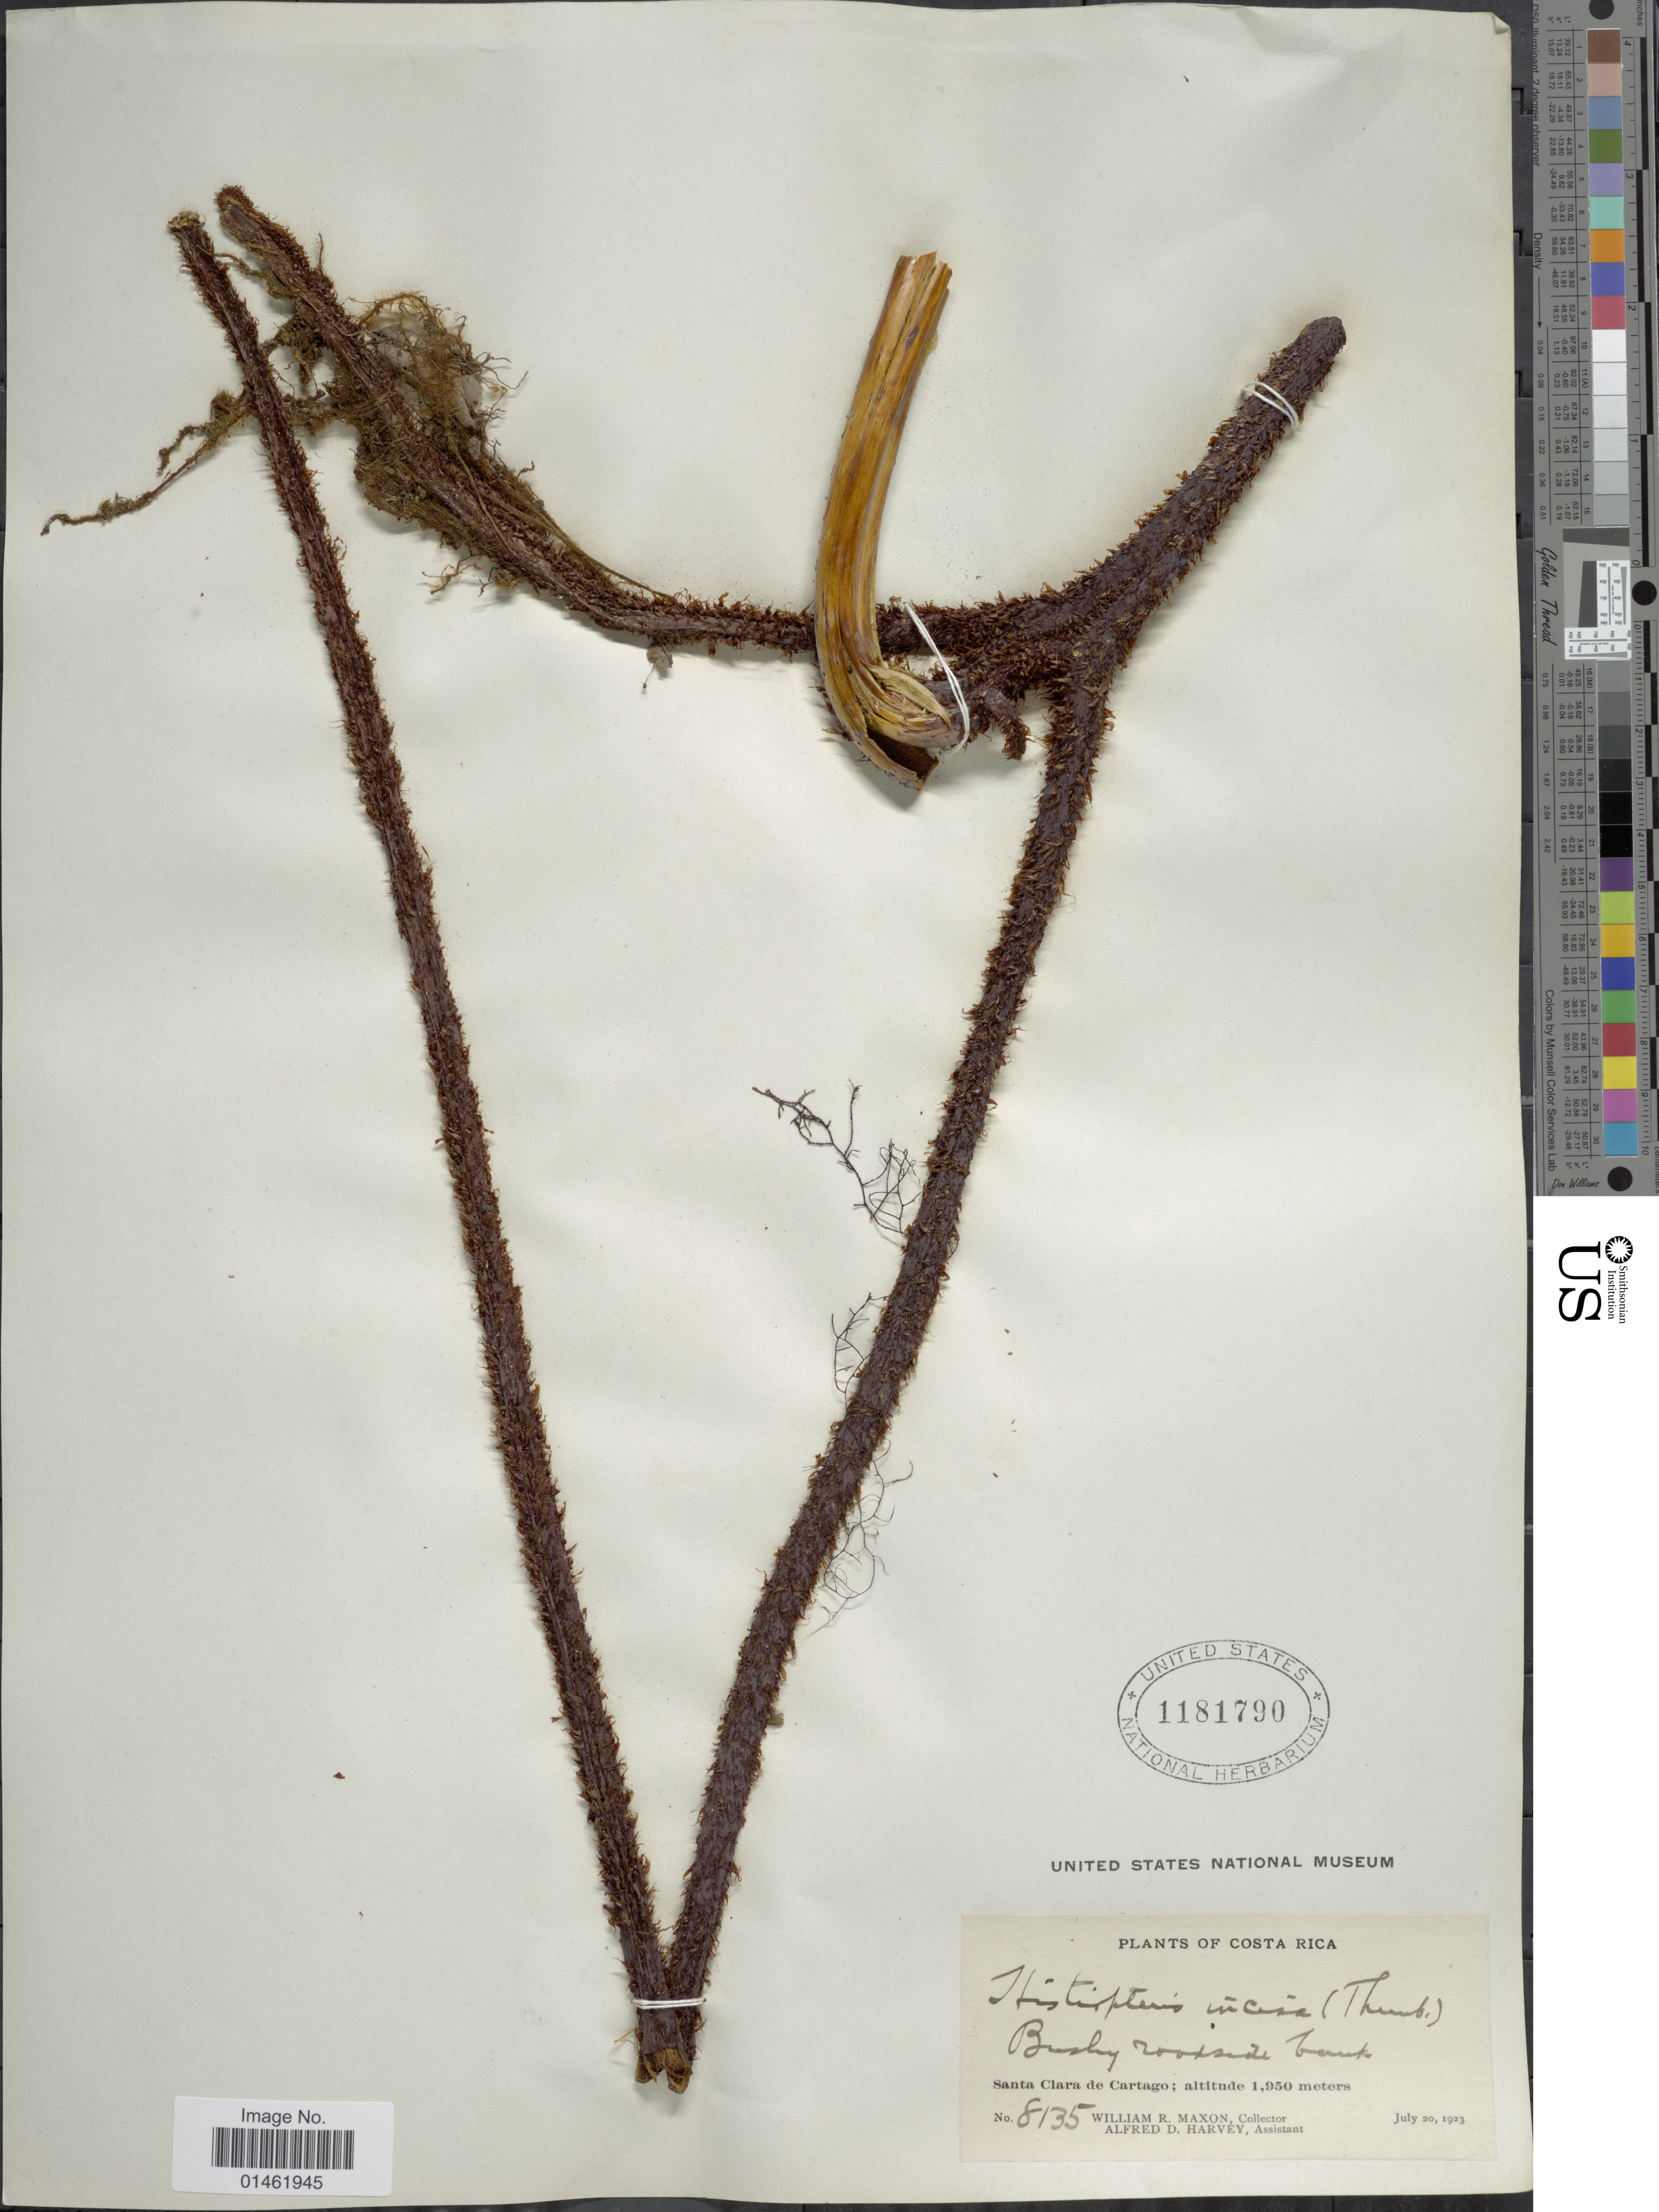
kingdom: Plantae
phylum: Tracheophyta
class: Polypodiopsida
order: Polypodiales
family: Dennstaedtiaceae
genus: Histiopteris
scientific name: Histiopteris incisa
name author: (Thunb.) J. Sm.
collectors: W. R. Maxon & A. D. Harvey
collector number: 8135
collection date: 1923-07-20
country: Costa Rica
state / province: Cartago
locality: Santa Clara de Cartago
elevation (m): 1950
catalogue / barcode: US 1181790